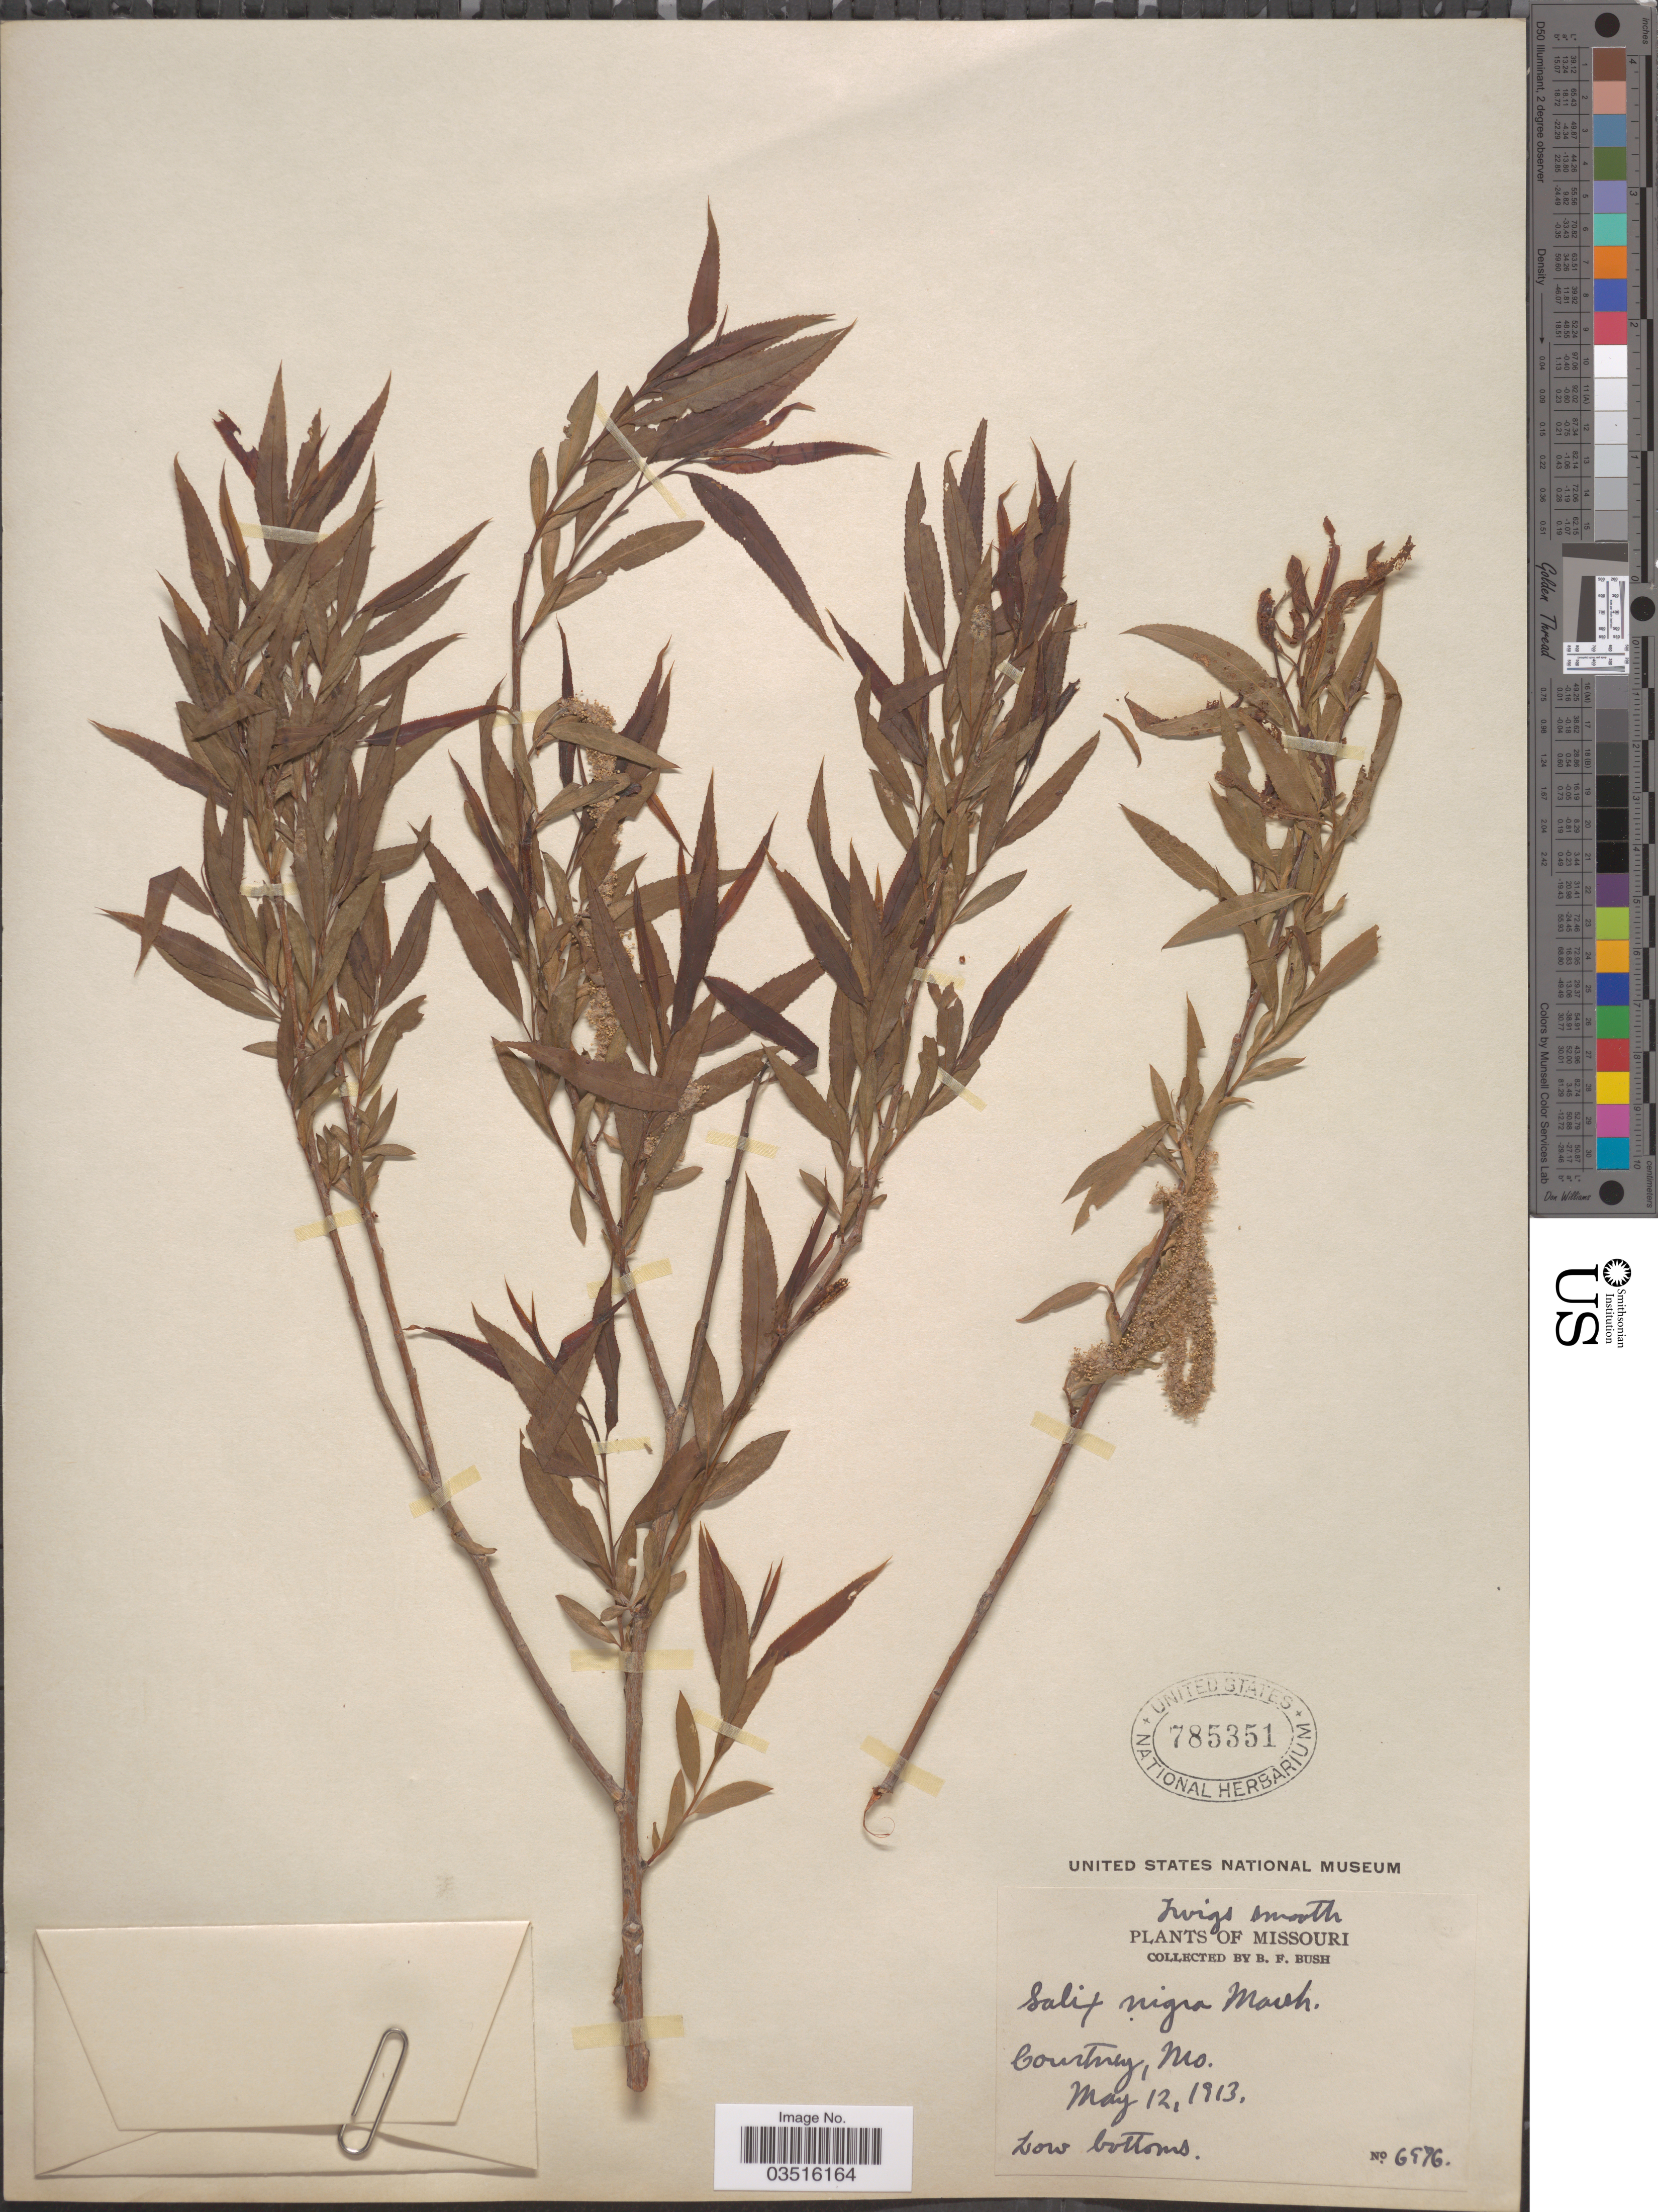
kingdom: Plantae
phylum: Tracheophyta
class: Magnoliopsida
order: Malpighiales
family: Salicaceae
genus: Salix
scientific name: Salix nigra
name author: Marshall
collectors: B. F. Bush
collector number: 6976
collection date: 1913-05-12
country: United States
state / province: Missouri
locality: Courtney.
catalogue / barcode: US 785351